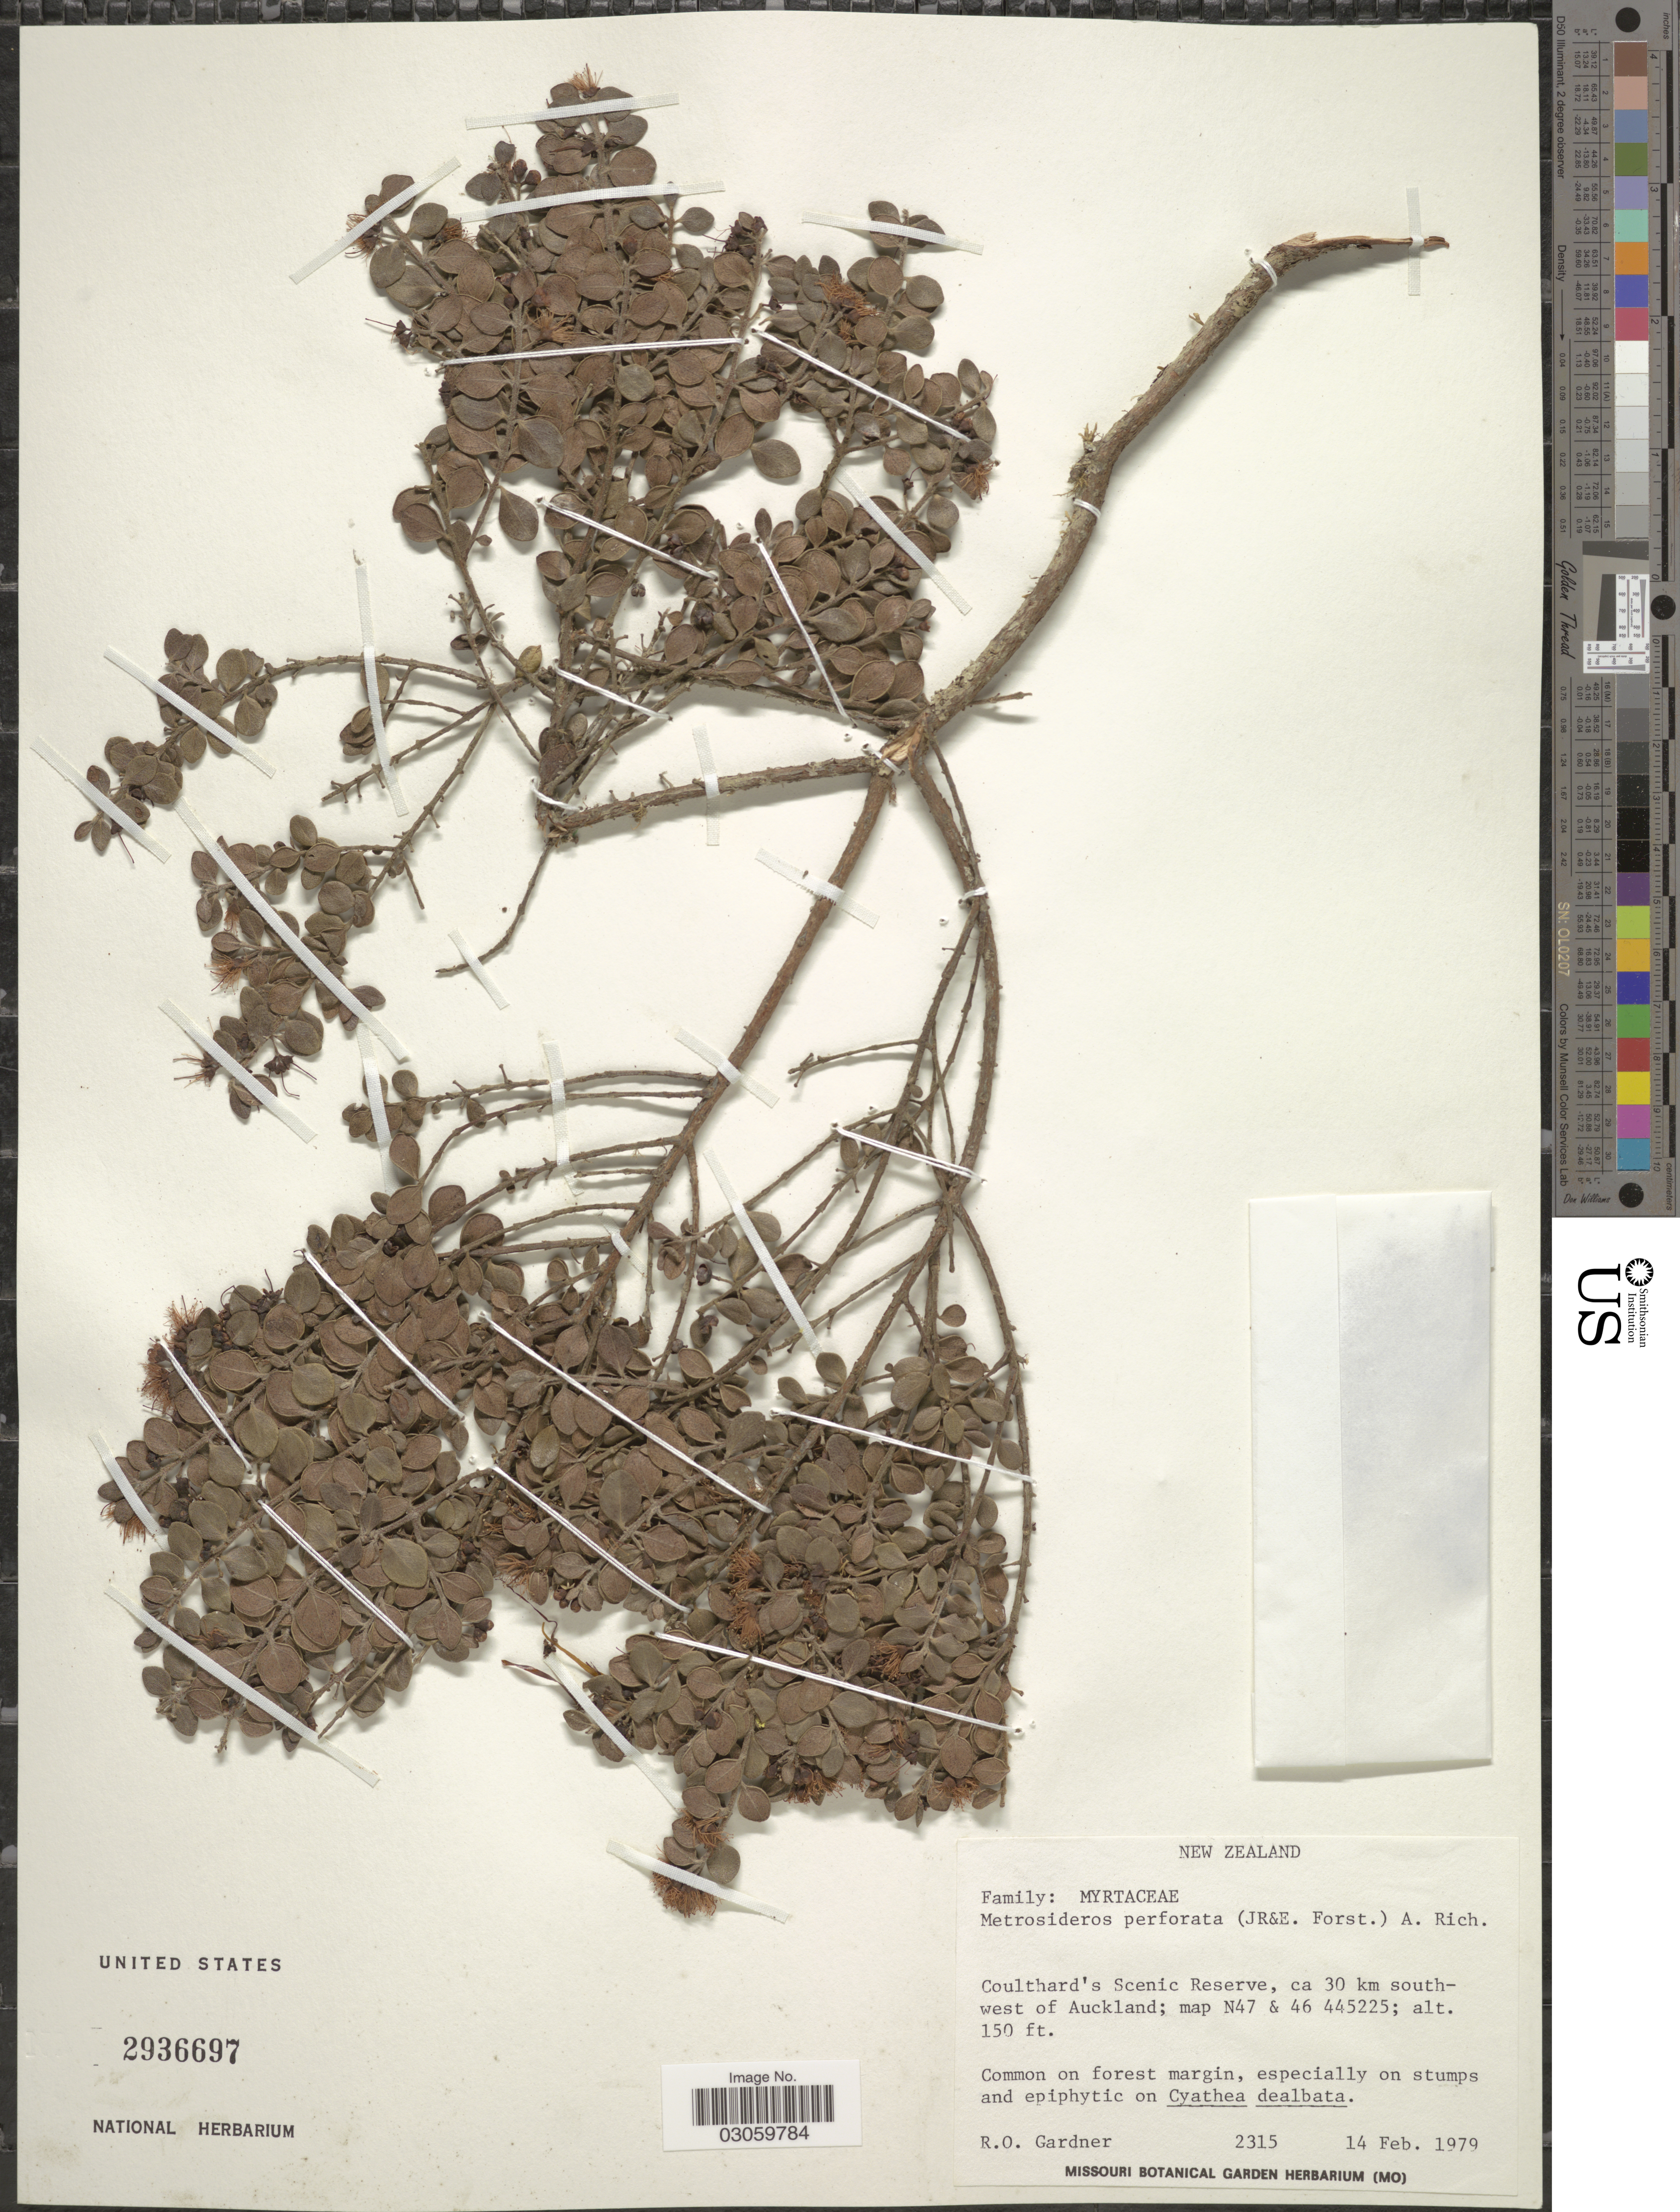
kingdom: Plantae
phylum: Tracheophyta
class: Magnoliopsida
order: Myrtales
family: Myrtaceae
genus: Metrosideros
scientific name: Metrosideros perforata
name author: (J.R. Forst. & G. Forst.) Druce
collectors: R. O. Gardner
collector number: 2315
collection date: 1979-02-14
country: New Zealand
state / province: Auckland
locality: Coulthard's Scenic Reserve, ca 30 km southwest of Auckland; map N47 & 46 445225.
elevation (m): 46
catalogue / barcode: US 2936697